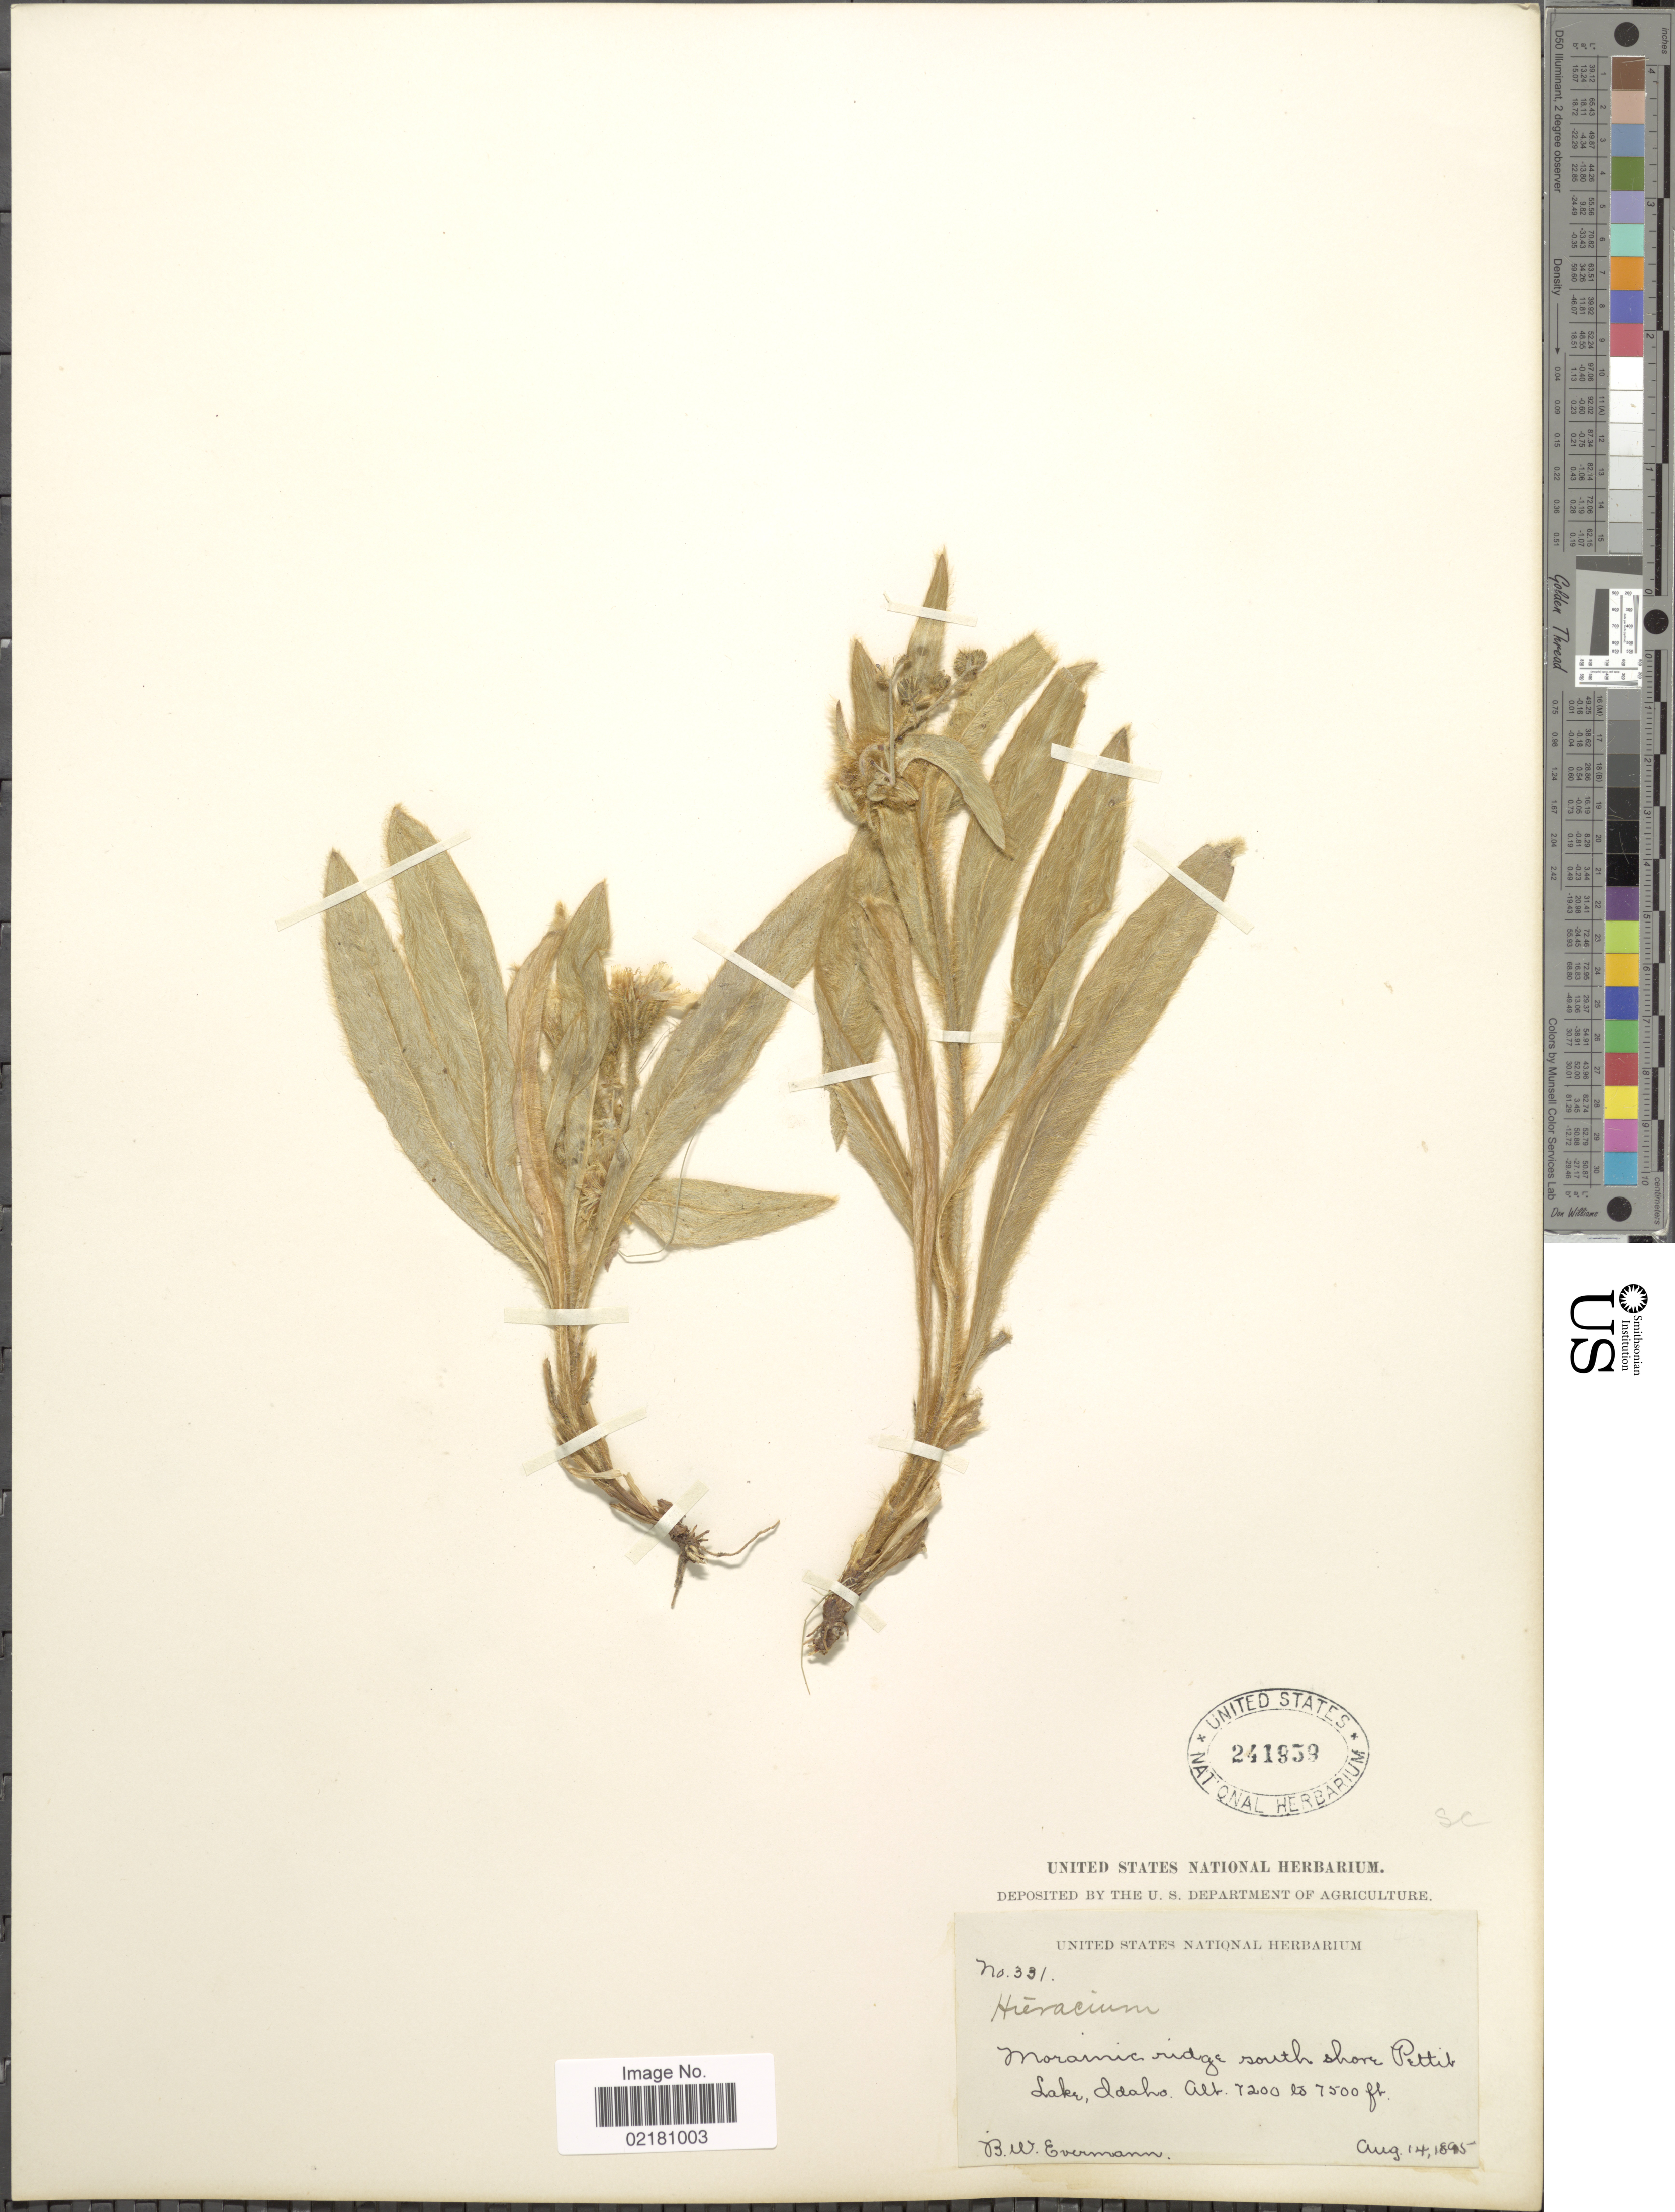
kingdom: Plantae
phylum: Tracheophyta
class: Magnoliopsida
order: Asterales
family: Asteraceae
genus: Hieracium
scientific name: Hieracium scouleri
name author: Hook.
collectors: B. W. Evermann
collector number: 331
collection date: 1895-08-14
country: United States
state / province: Idaho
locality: Moraimic ridge south shore Pettit Lake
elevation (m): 2195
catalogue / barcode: US 241959